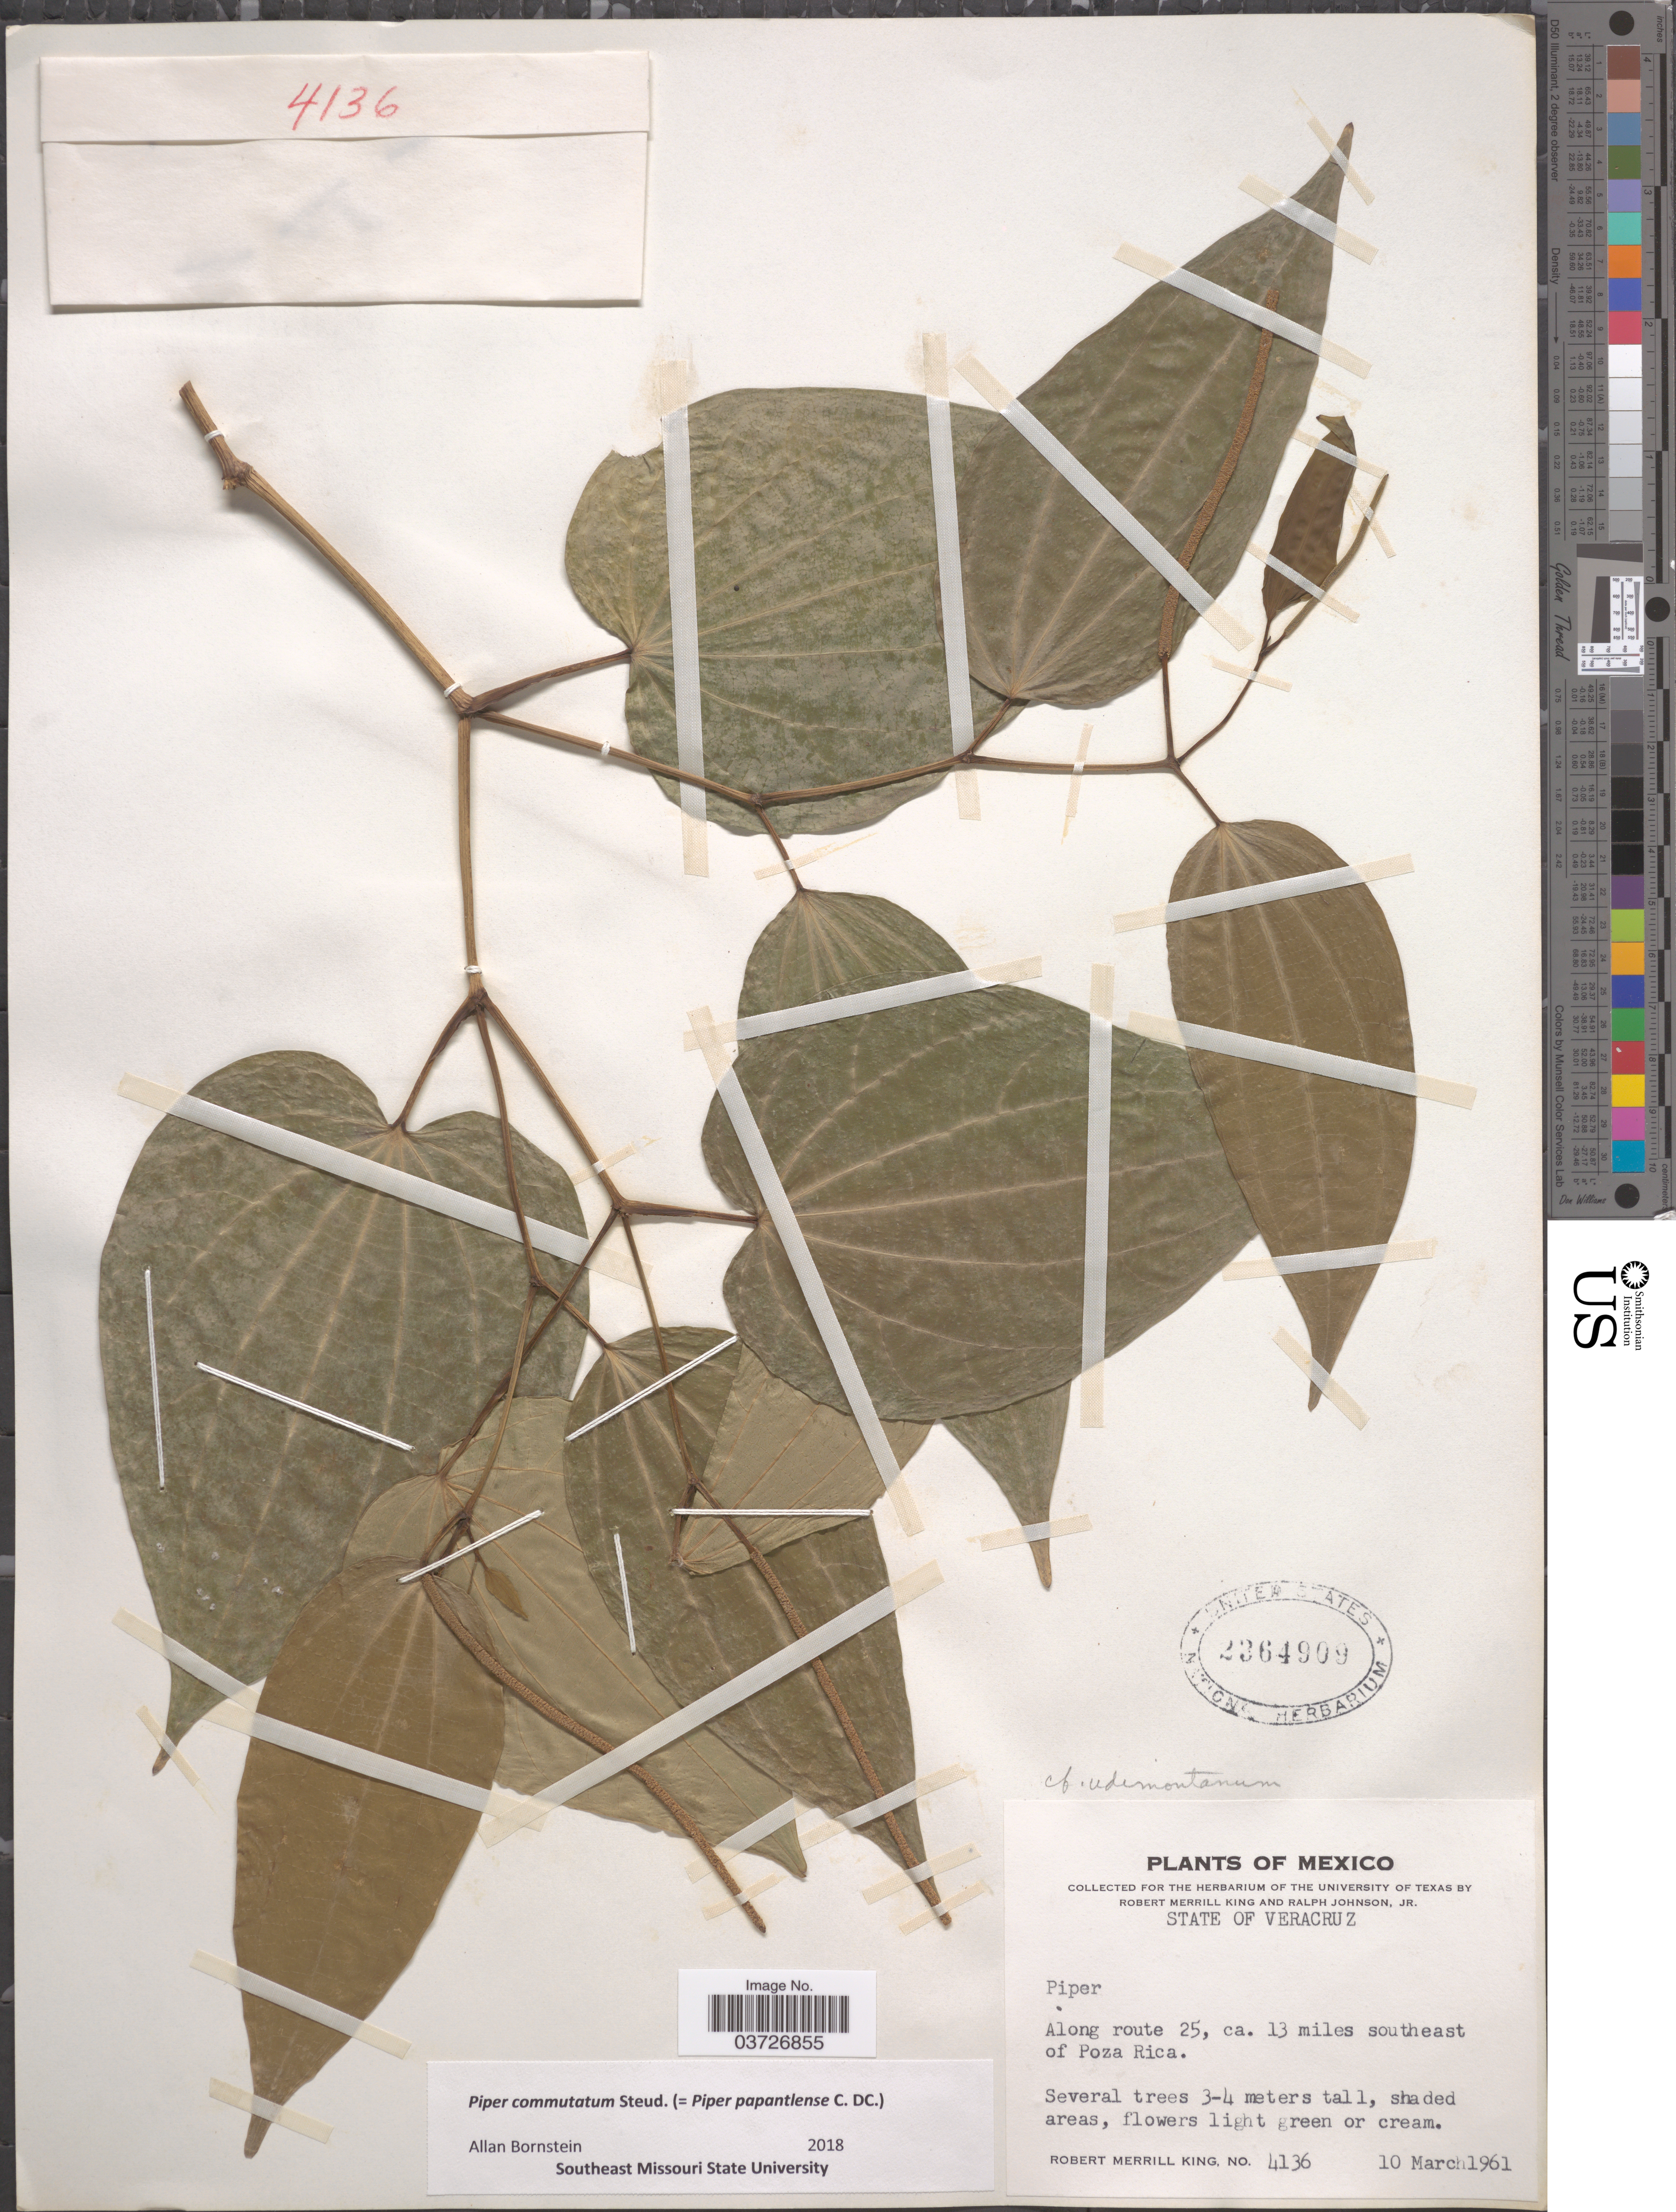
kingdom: Plantae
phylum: Tracheophyta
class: Magnoliopsida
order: Piperales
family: Piperaceae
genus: Piper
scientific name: Piper commutatum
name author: Steud.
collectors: R. M. King & R. Johnson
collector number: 4136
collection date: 1961-03-10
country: Mexico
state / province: Veracruz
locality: State of Veracruz. Along route 25, ca. 13 miles southeast of Poza Rica.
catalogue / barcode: US 2364909